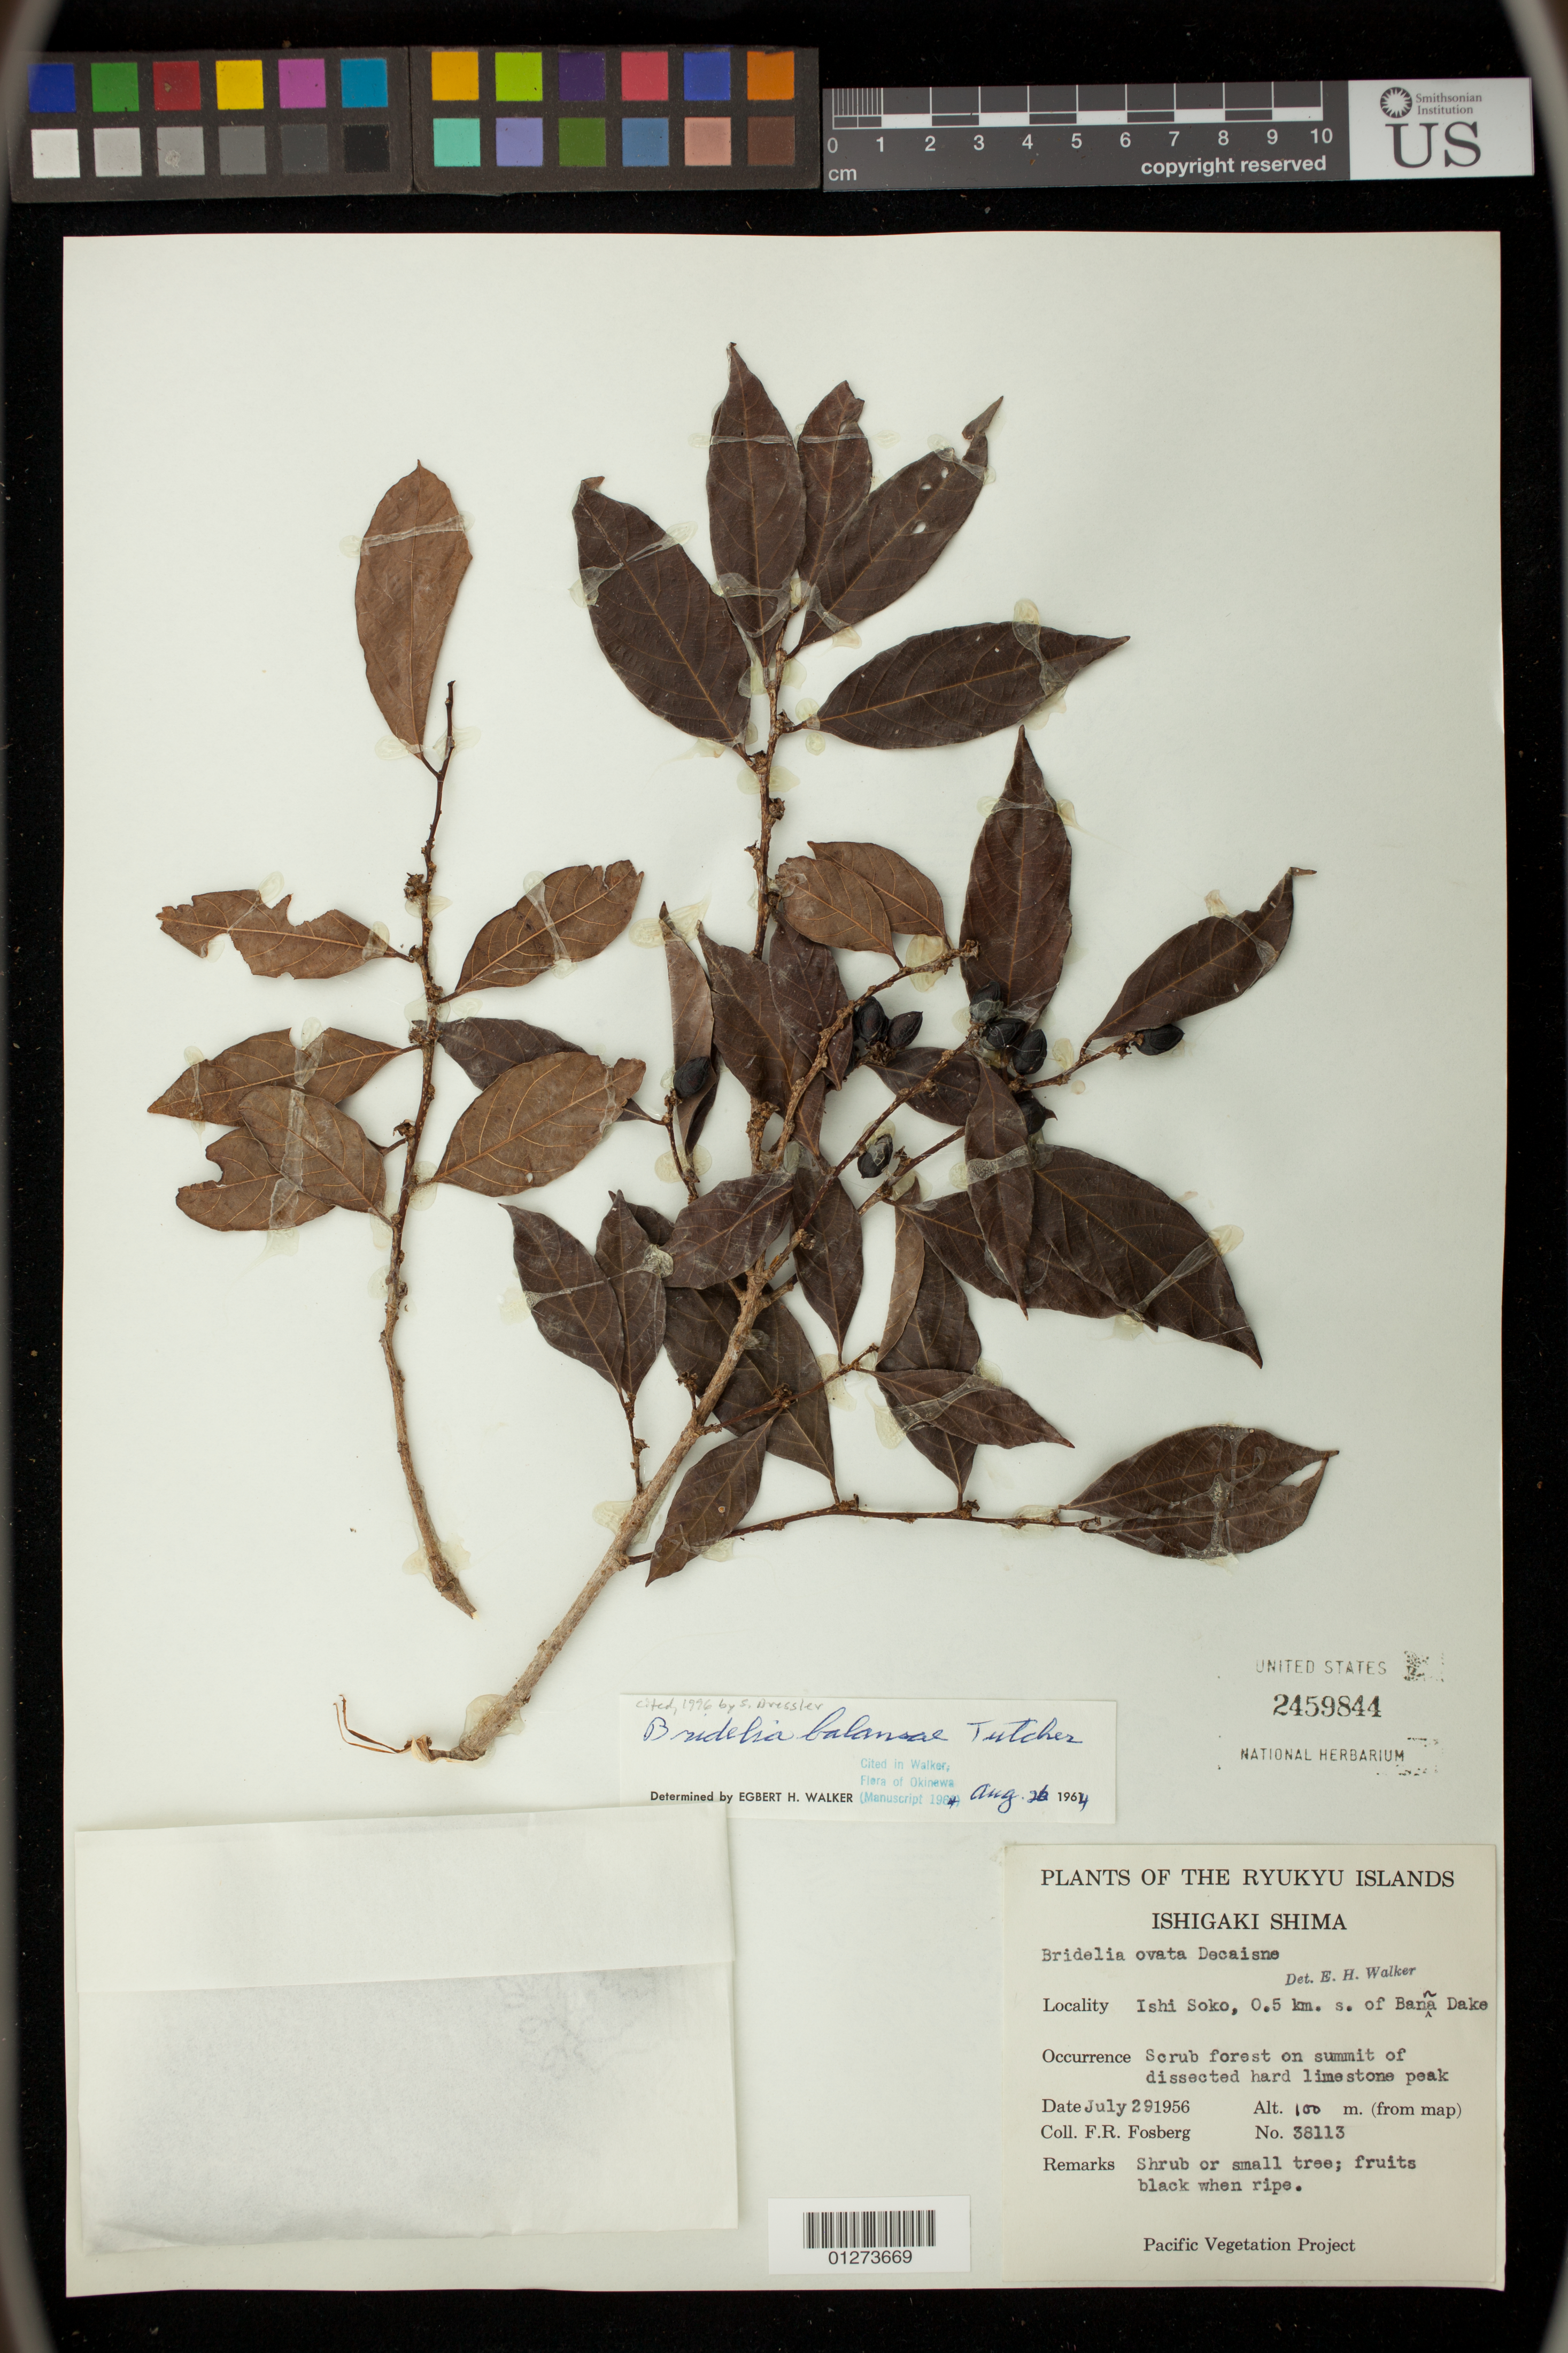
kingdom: Plantae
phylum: Tracheophyta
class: Magnoliopsida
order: Malpighiales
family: Phyllanthaceae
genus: Bridelia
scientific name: Bridelia balansae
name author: Tutcher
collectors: F. R. Fosberg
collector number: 38113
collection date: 1956-07-29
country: Japan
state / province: Okinawa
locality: Ryukyu Islands,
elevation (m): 100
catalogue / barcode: US 2459844